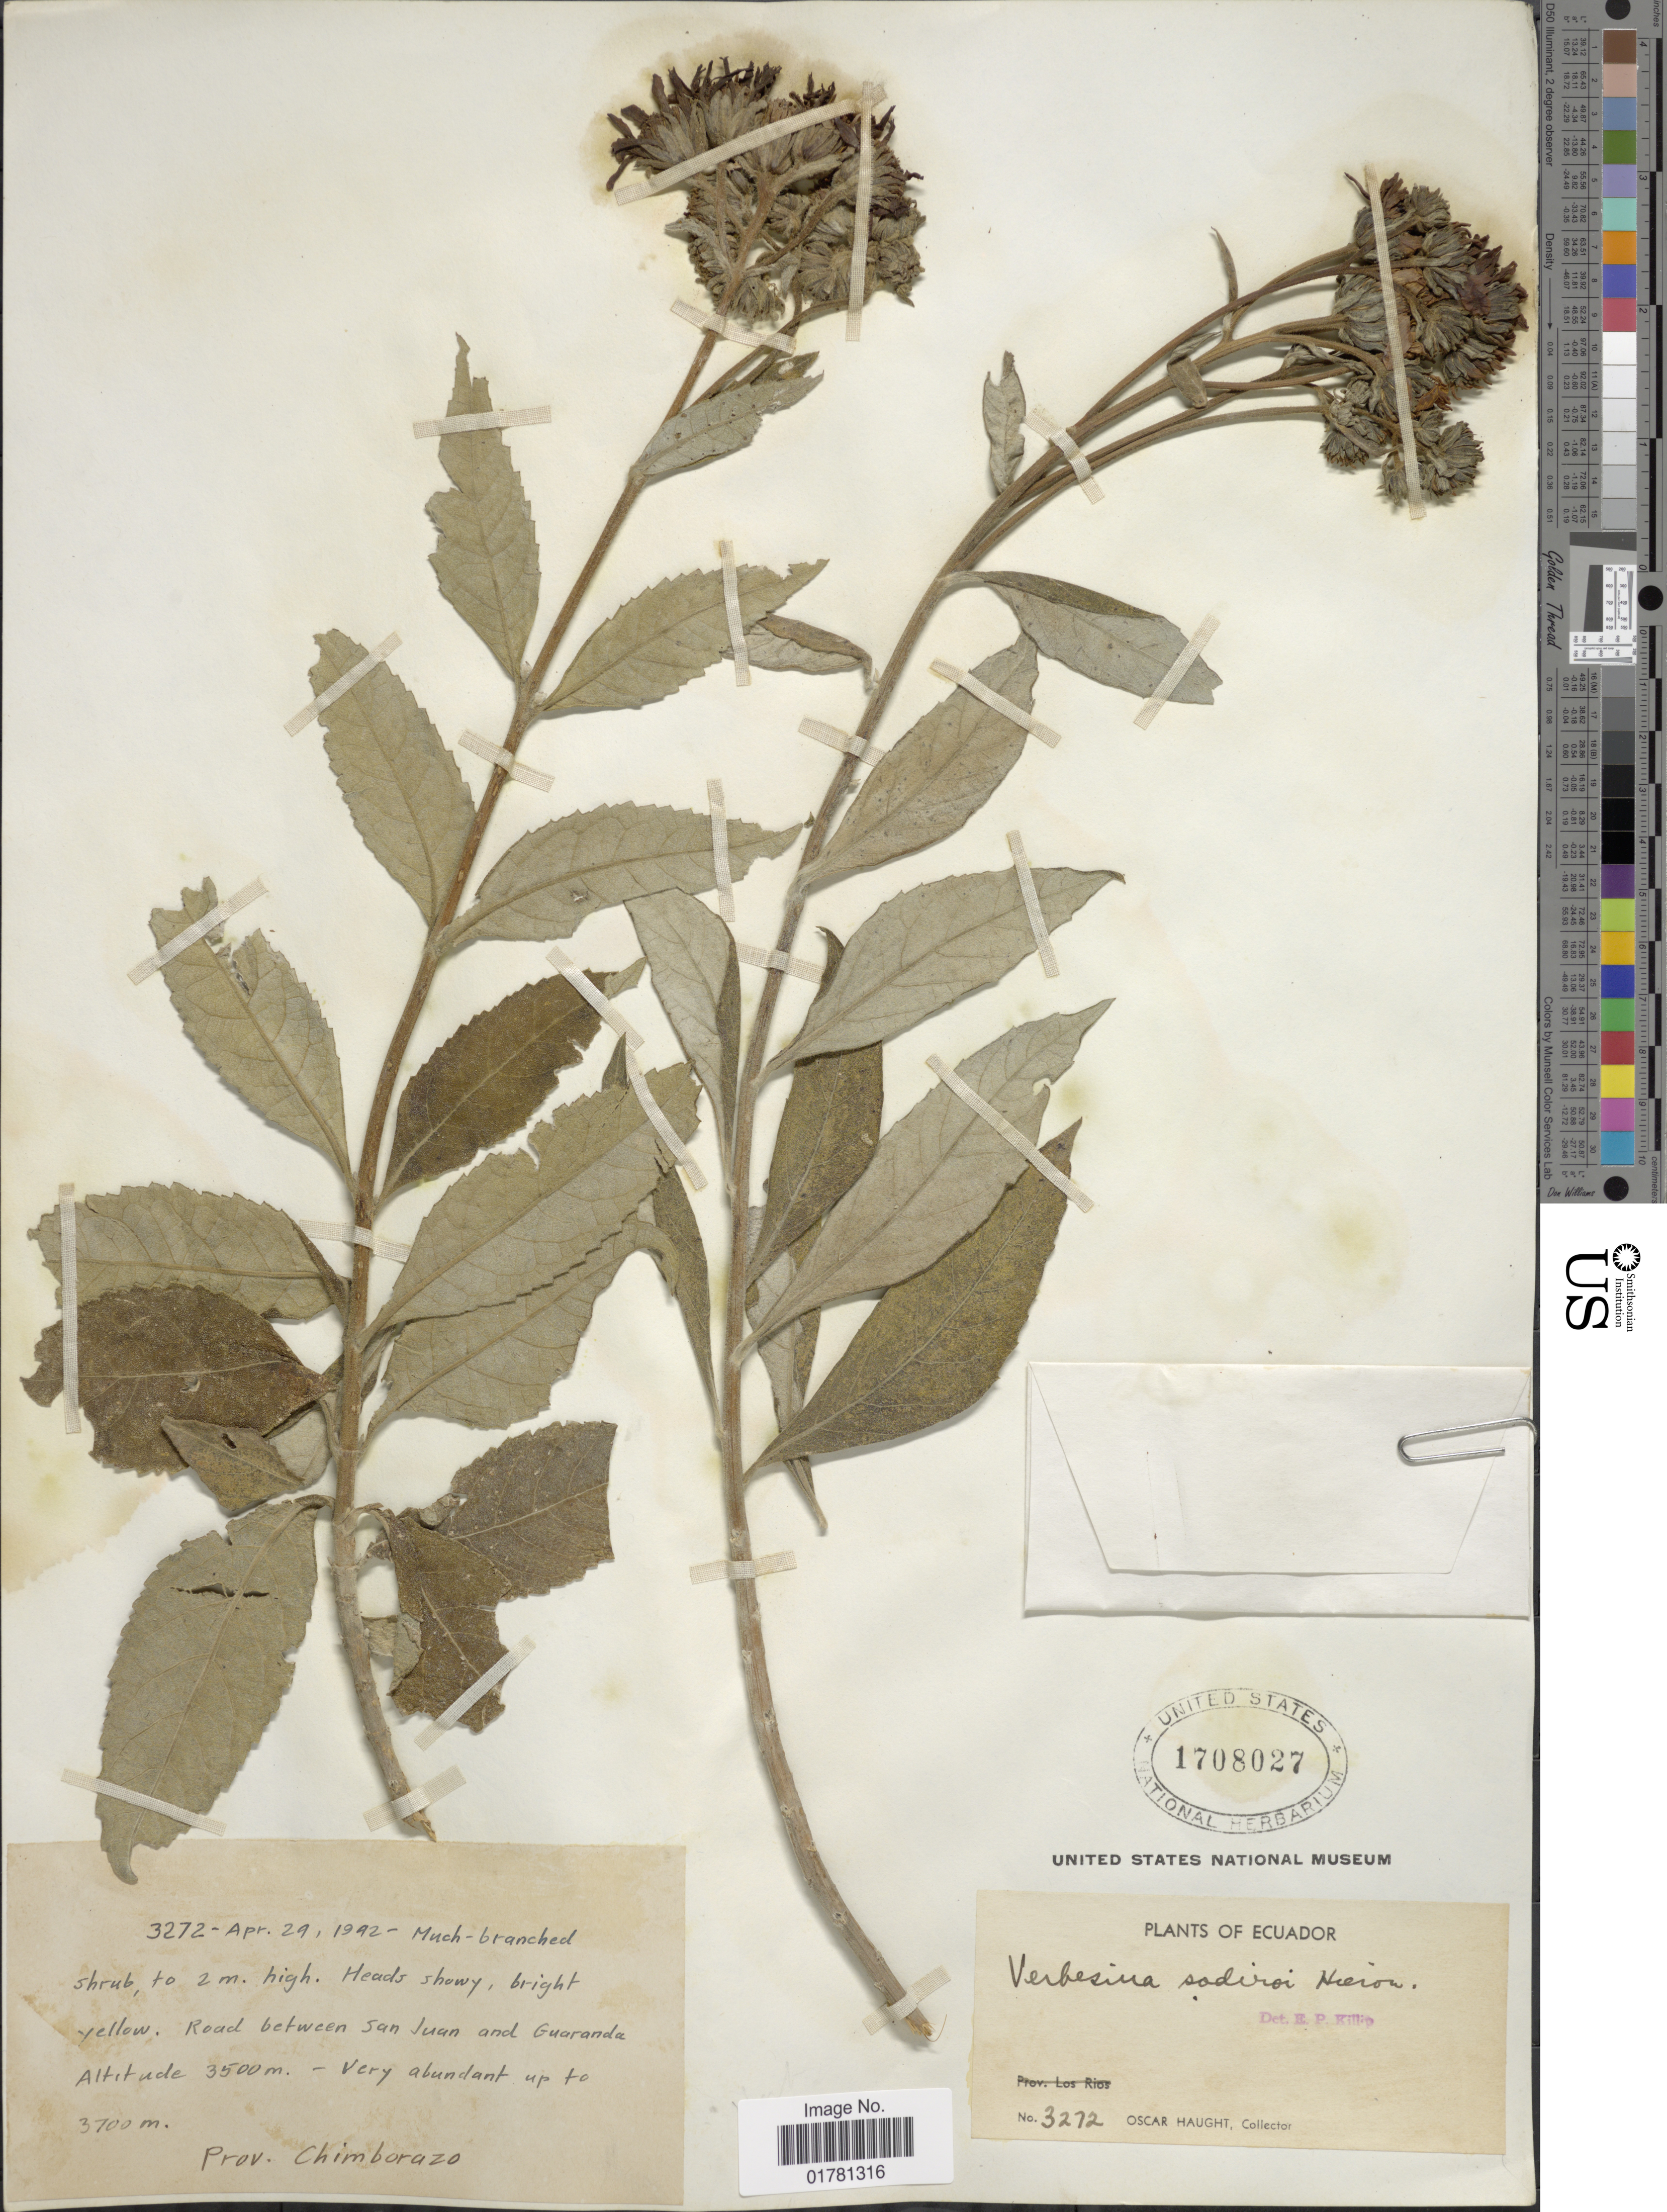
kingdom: Plantae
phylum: Tracheophyta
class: Magnoliopsida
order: Asterales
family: Asteraceae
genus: Verbesina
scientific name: Verbesina sodiroi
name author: Hieron.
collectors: O. L. Haught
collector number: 3272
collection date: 1992-04-29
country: Ecuador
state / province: Chimborazo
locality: Road between San Juan and Guaranda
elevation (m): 3500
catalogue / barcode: US 1708027